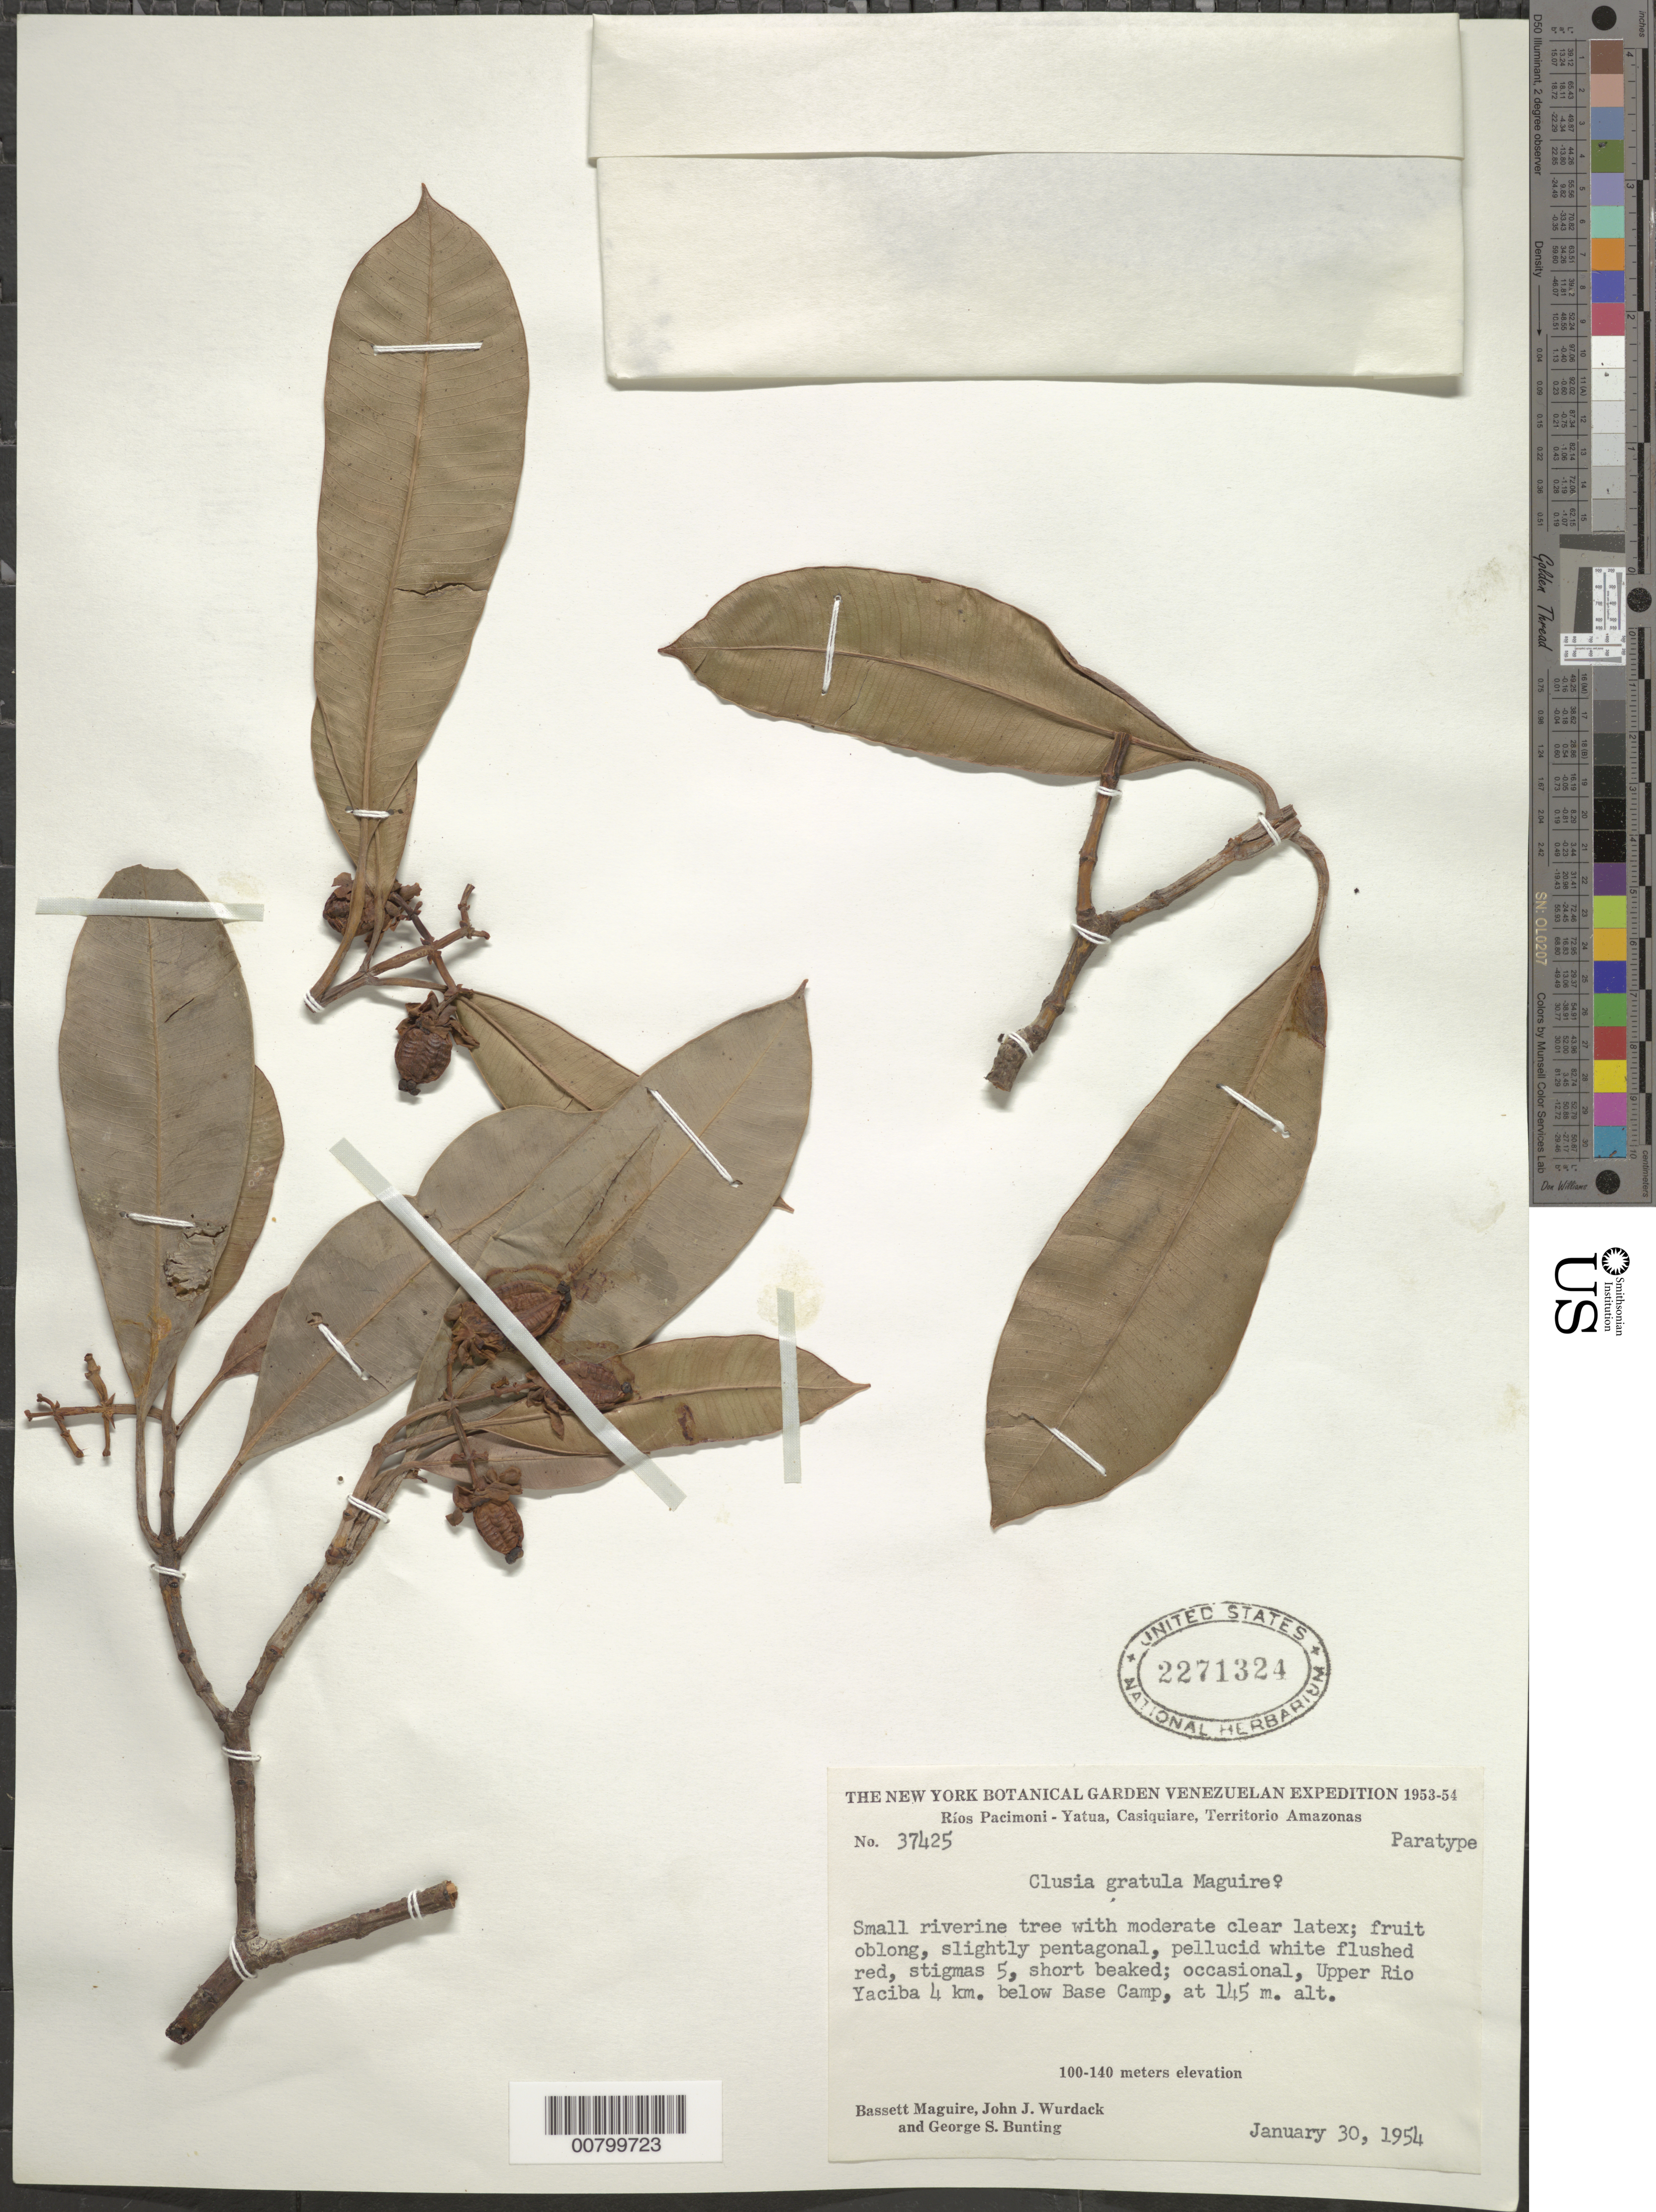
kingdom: Plantae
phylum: Tracheophyta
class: Magnoliopsida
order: Malpighiales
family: Clusiaceae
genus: Clusia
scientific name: Clusia gratula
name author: Maguire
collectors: B. Maguire, J. J. Wurdack & G. S. Bunting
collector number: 37425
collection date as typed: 30-Jan-54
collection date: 1954-01-30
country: Venezuela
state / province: Amazonas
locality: Río Yaciba, upper; 4 km below base camp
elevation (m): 145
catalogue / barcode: US 2271324